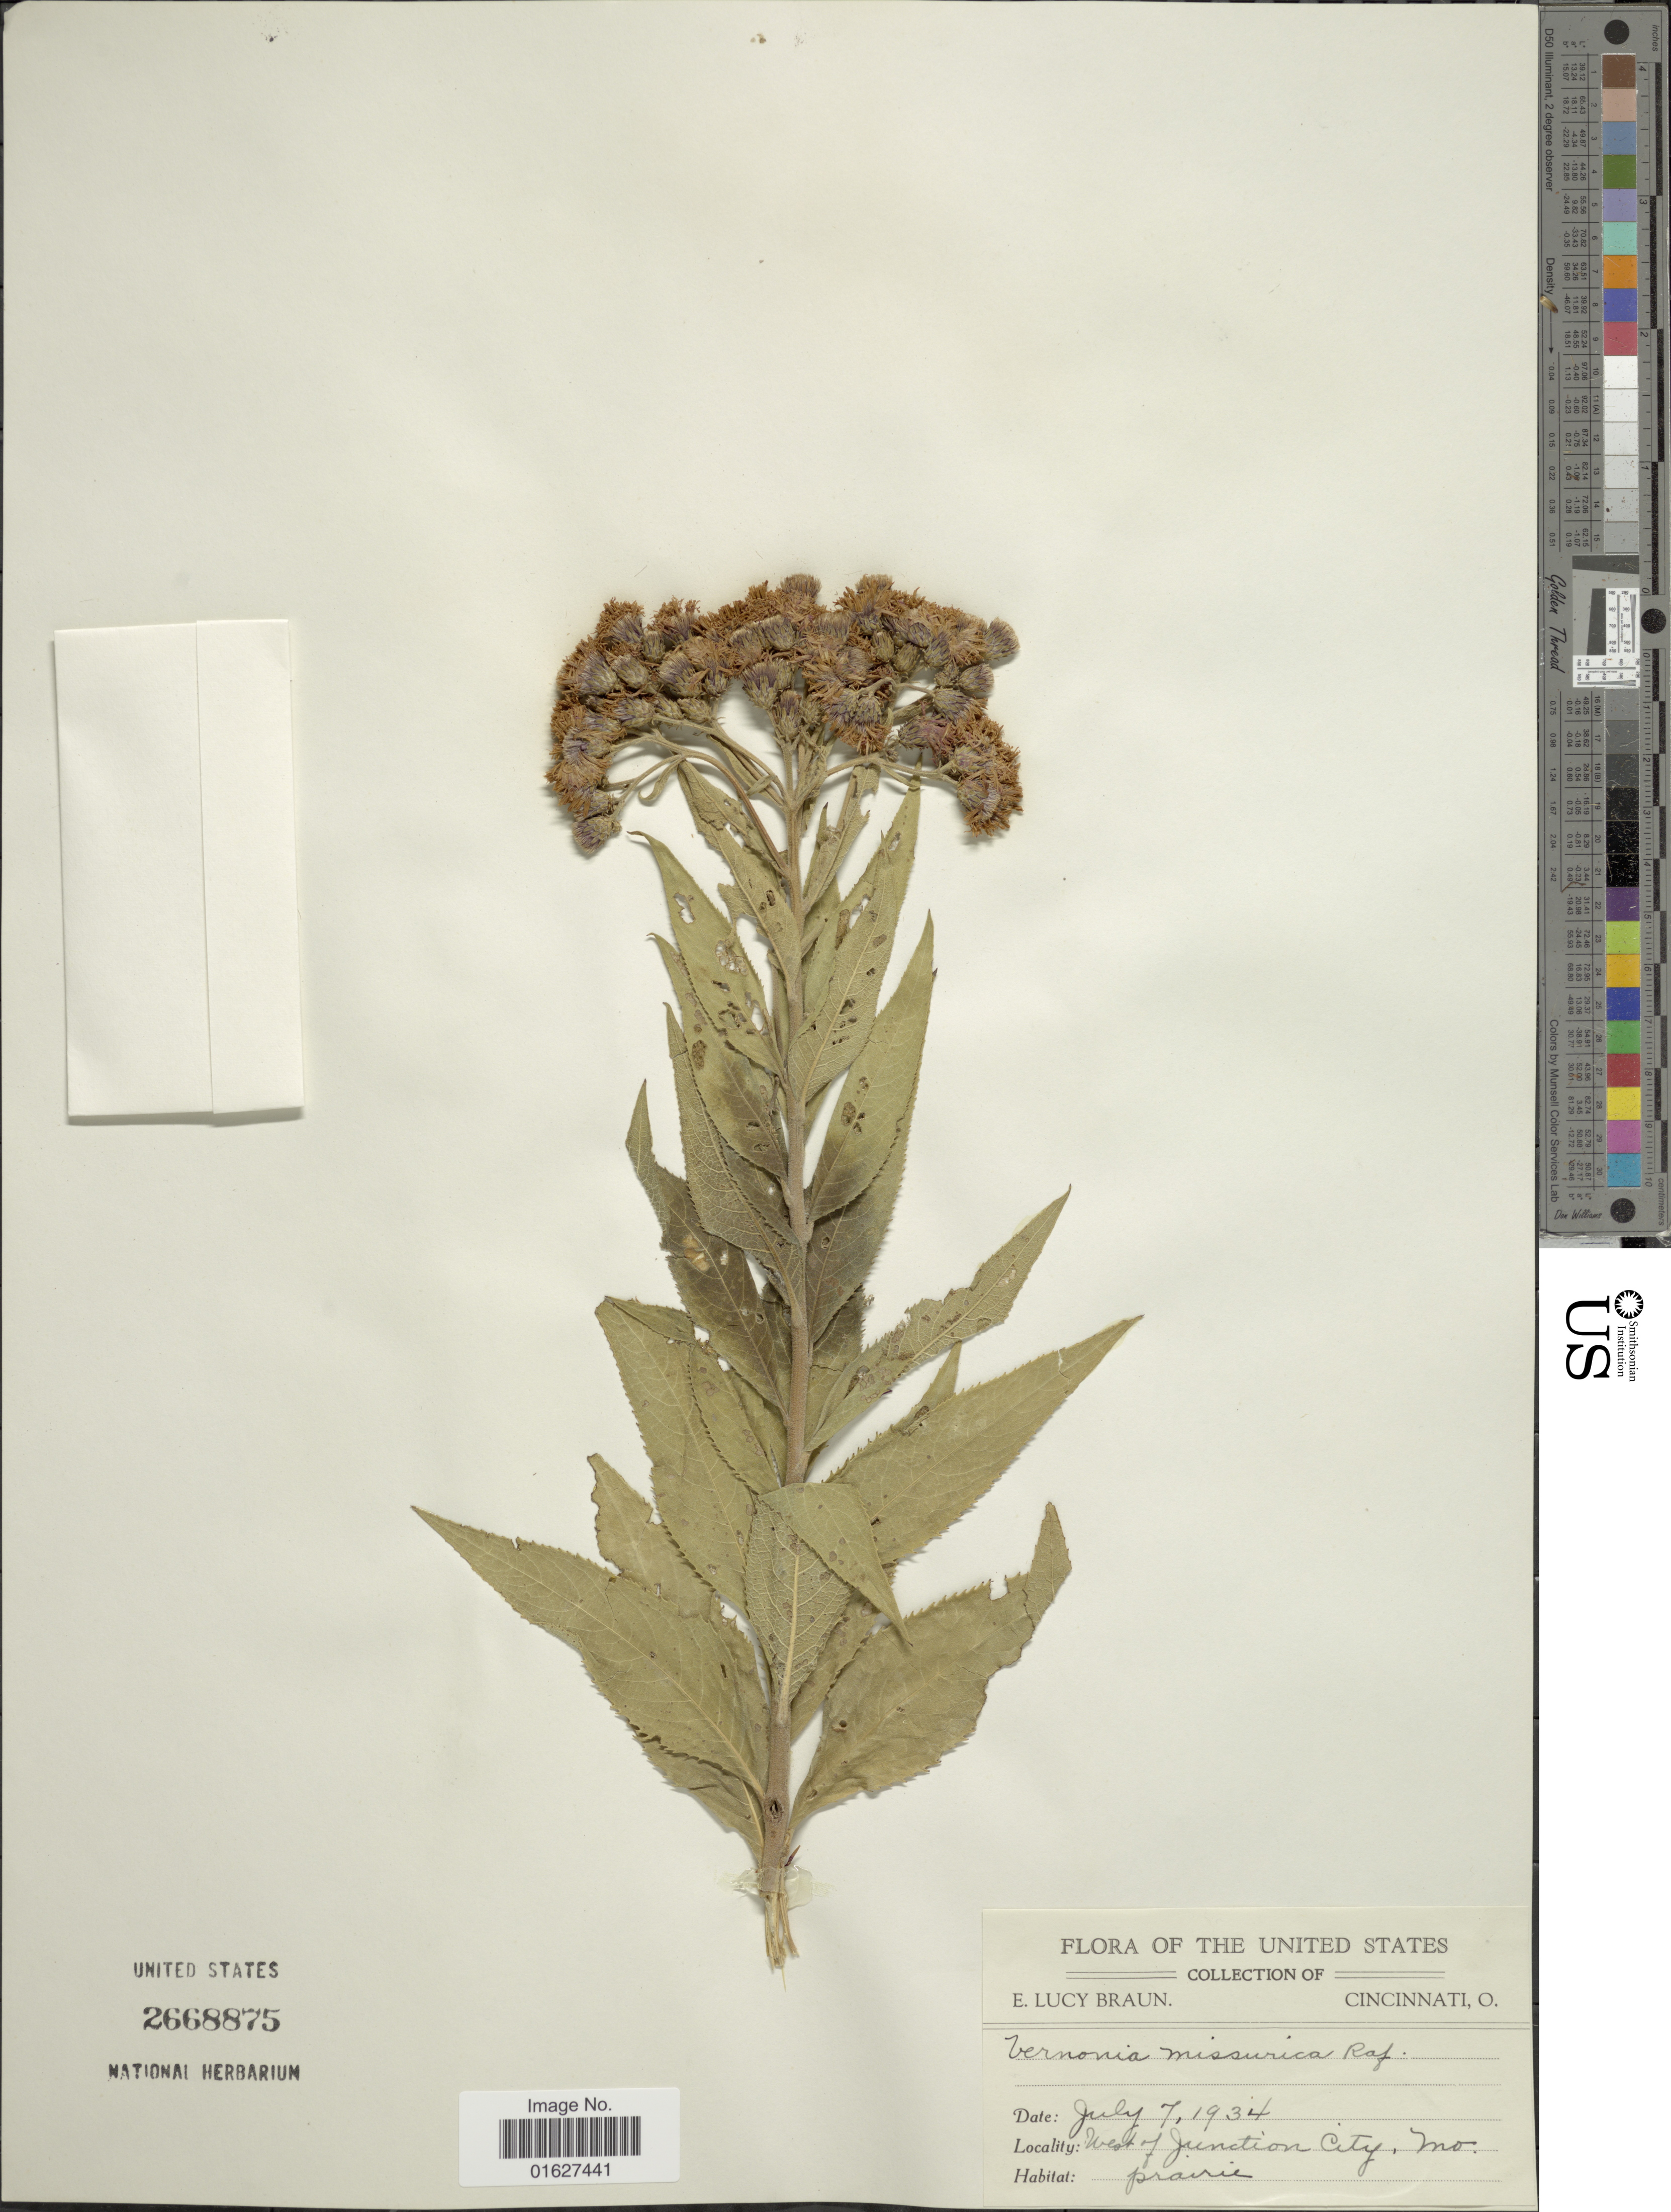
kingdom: Plantae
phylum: Tracheophyta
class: Magnoliopsida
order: Asterales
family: Asteraceae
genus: Vernonia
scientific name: Vernonia missurica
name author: Raf.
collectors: E. L. Braun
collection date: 1934-07-07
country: United States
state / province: Missouri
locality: United States. West of Junction City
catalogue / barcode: US 2668875